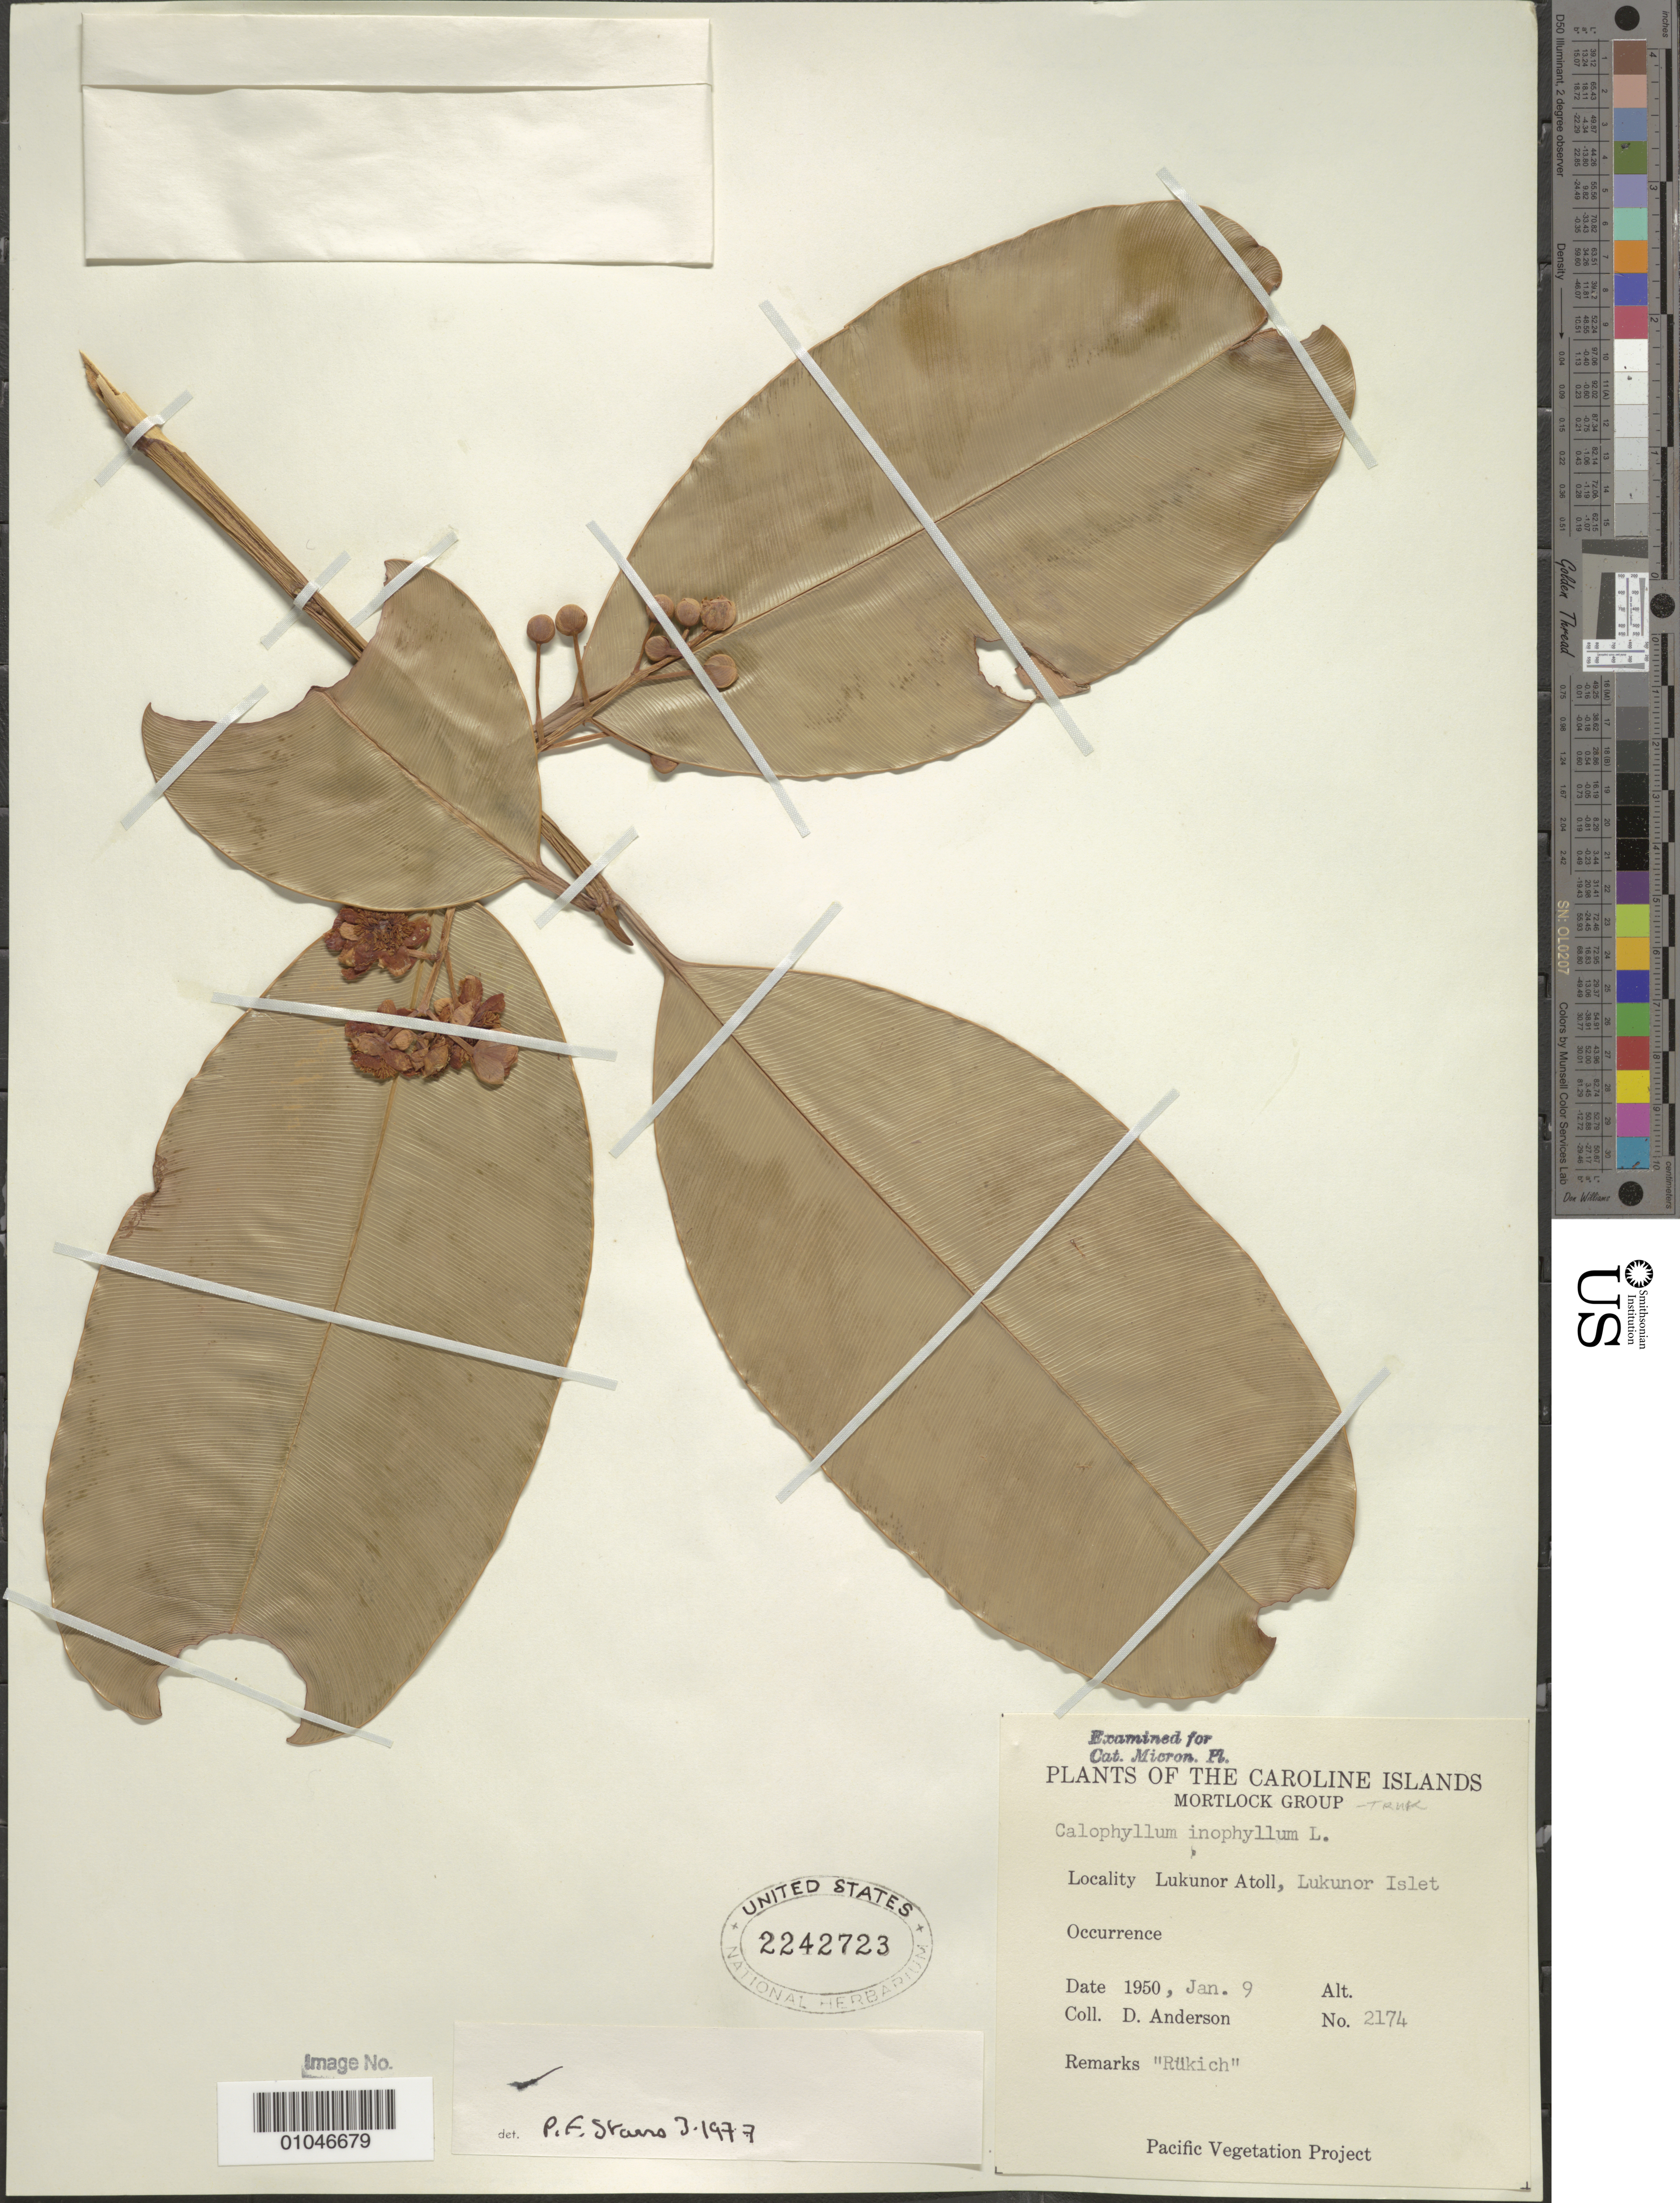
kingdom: Plantae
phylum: Tracheophyta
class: Magnoliopsida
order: Malpighiales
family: Calophyllaceae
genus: Calophyllum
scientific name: Calophyllum inophyllum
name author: L.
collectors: D. Anderson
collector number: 2174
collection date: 1950-01-09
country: Micronesia, Federated States of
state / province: Truk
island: Lukunor Atoll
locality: Lukunor Islet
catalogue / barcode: US 2242723